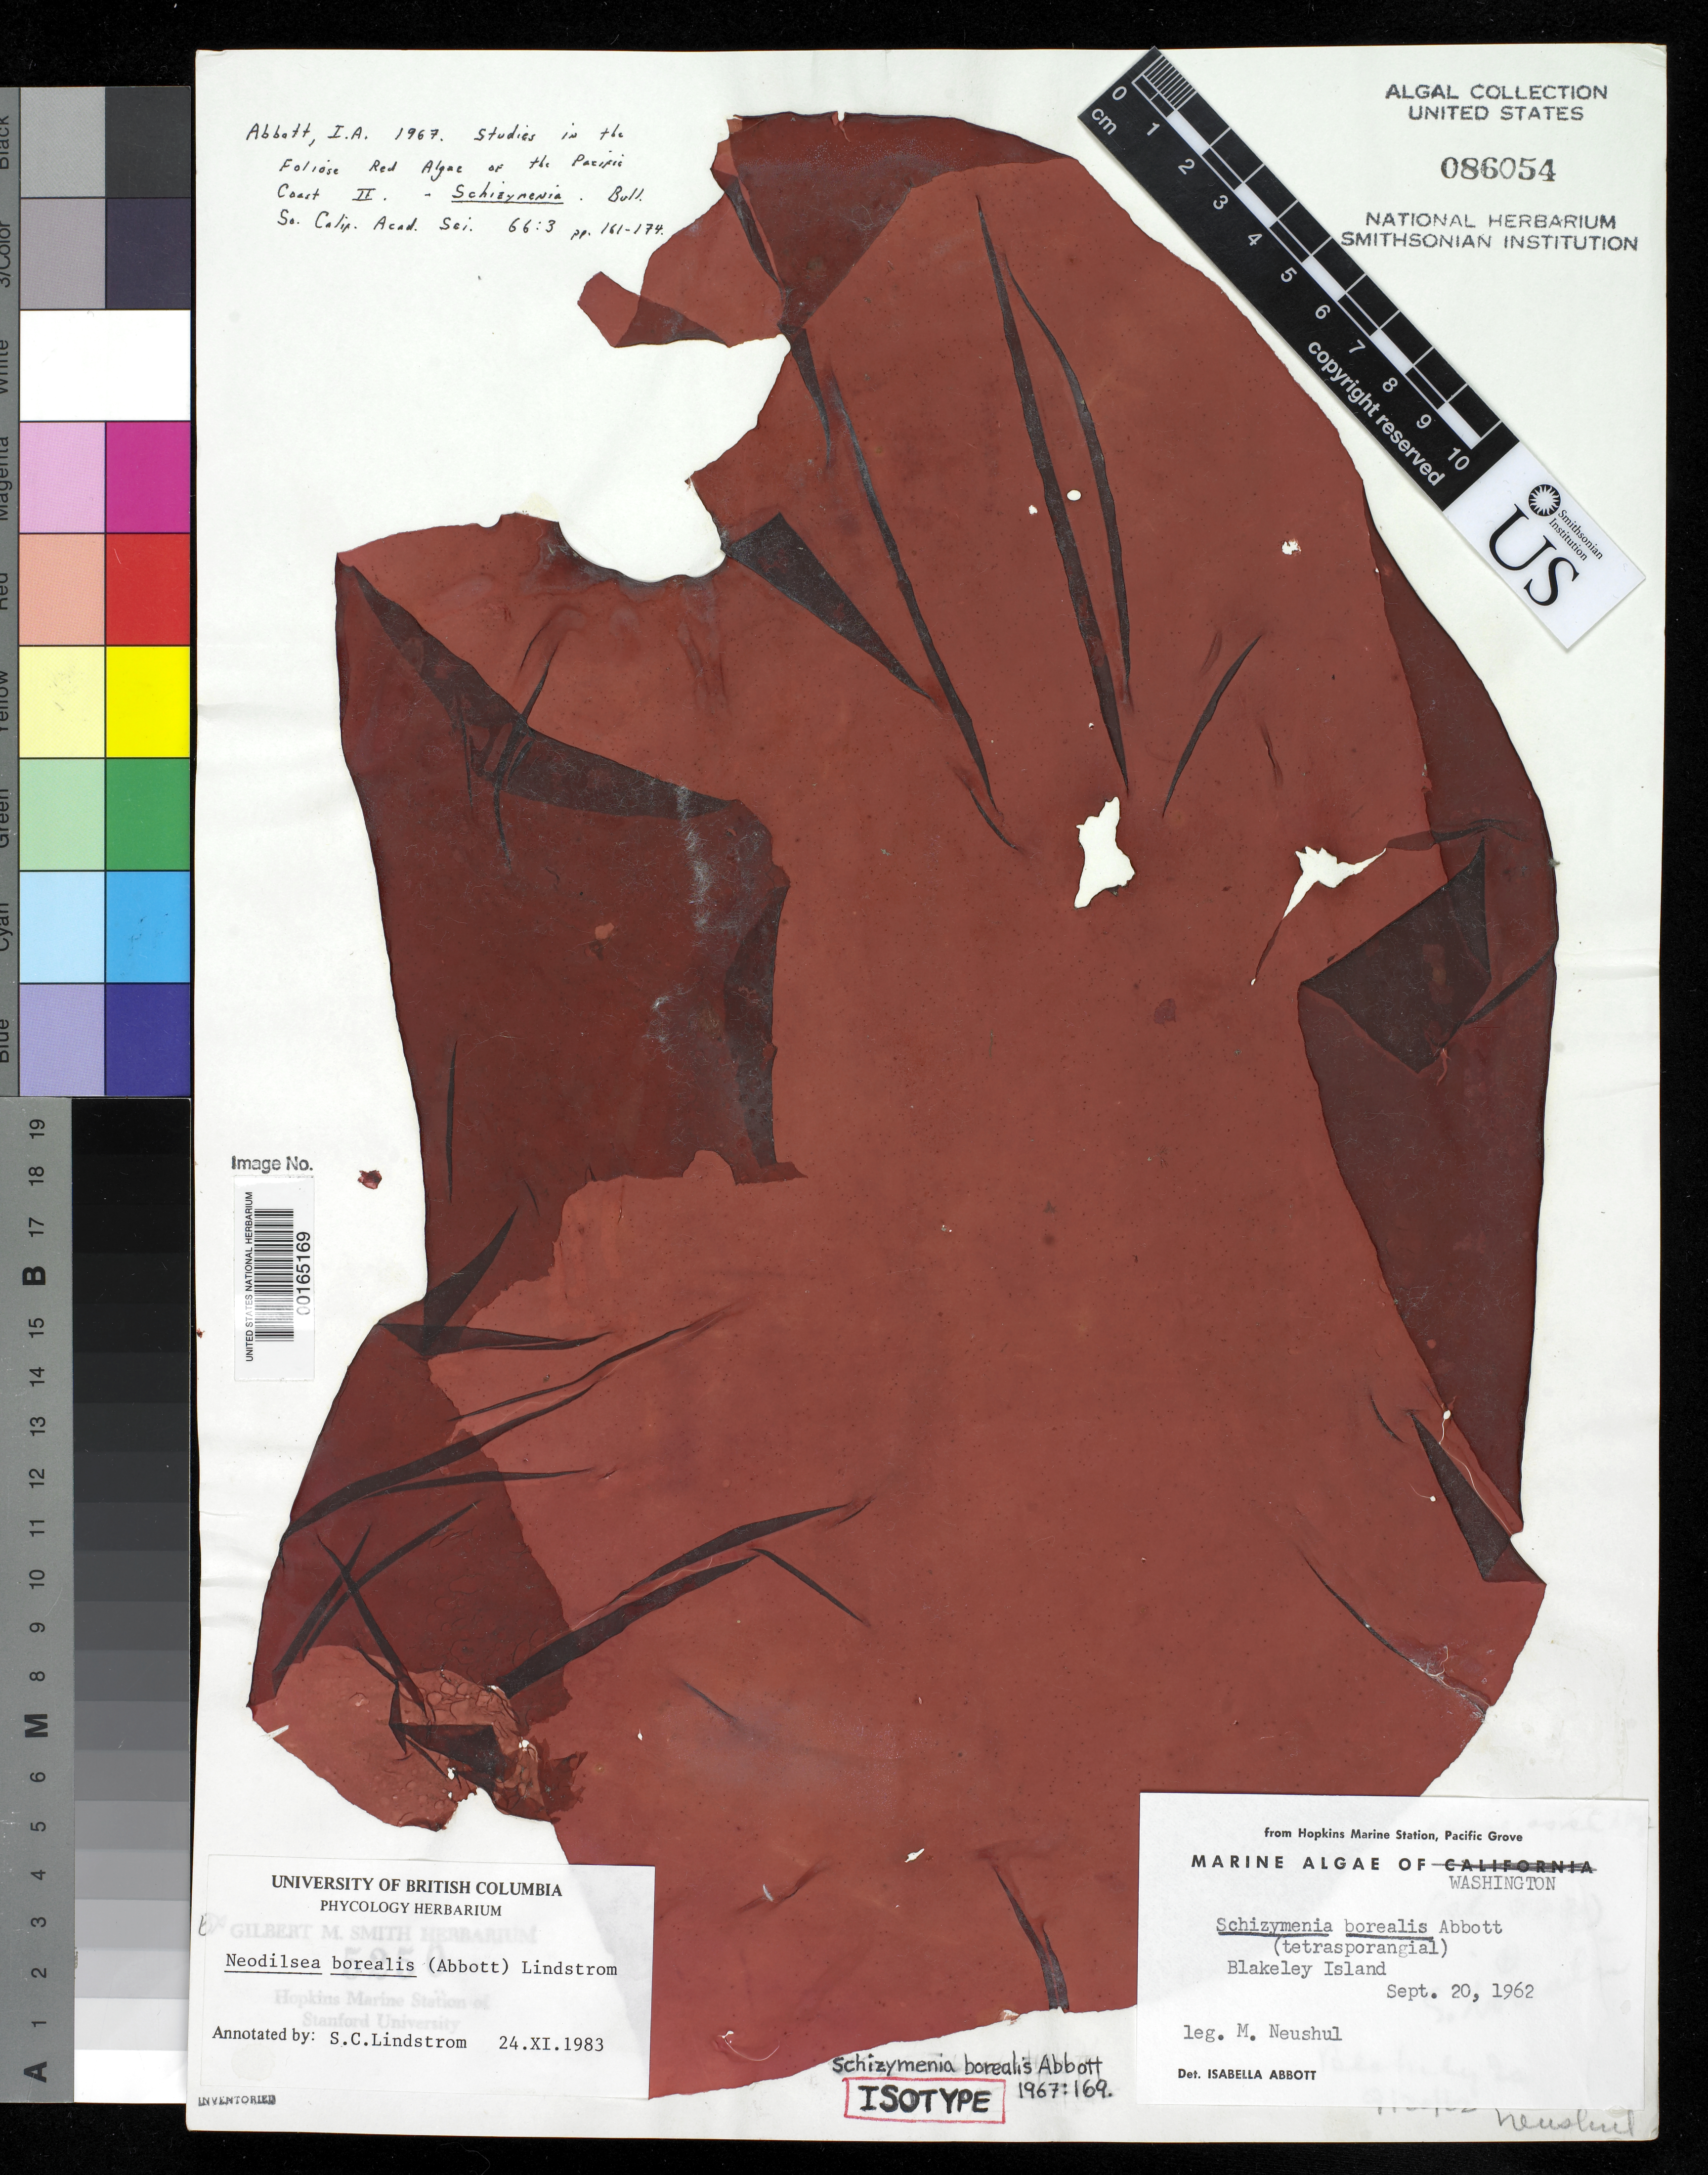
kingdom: Plantae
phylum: Rhodophyta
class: Florideophyceae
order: Nemastomatales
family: Schizymeniaceae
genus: Schizymenia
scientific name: Schizymenia borealis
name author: I.A. Abbott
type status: Isotype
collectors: M. Neushul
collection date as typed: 20 Sep 1962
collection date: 1962-09-20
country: United States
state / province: Washington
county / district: San Juan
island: Blakely Island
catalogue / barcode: US 86054